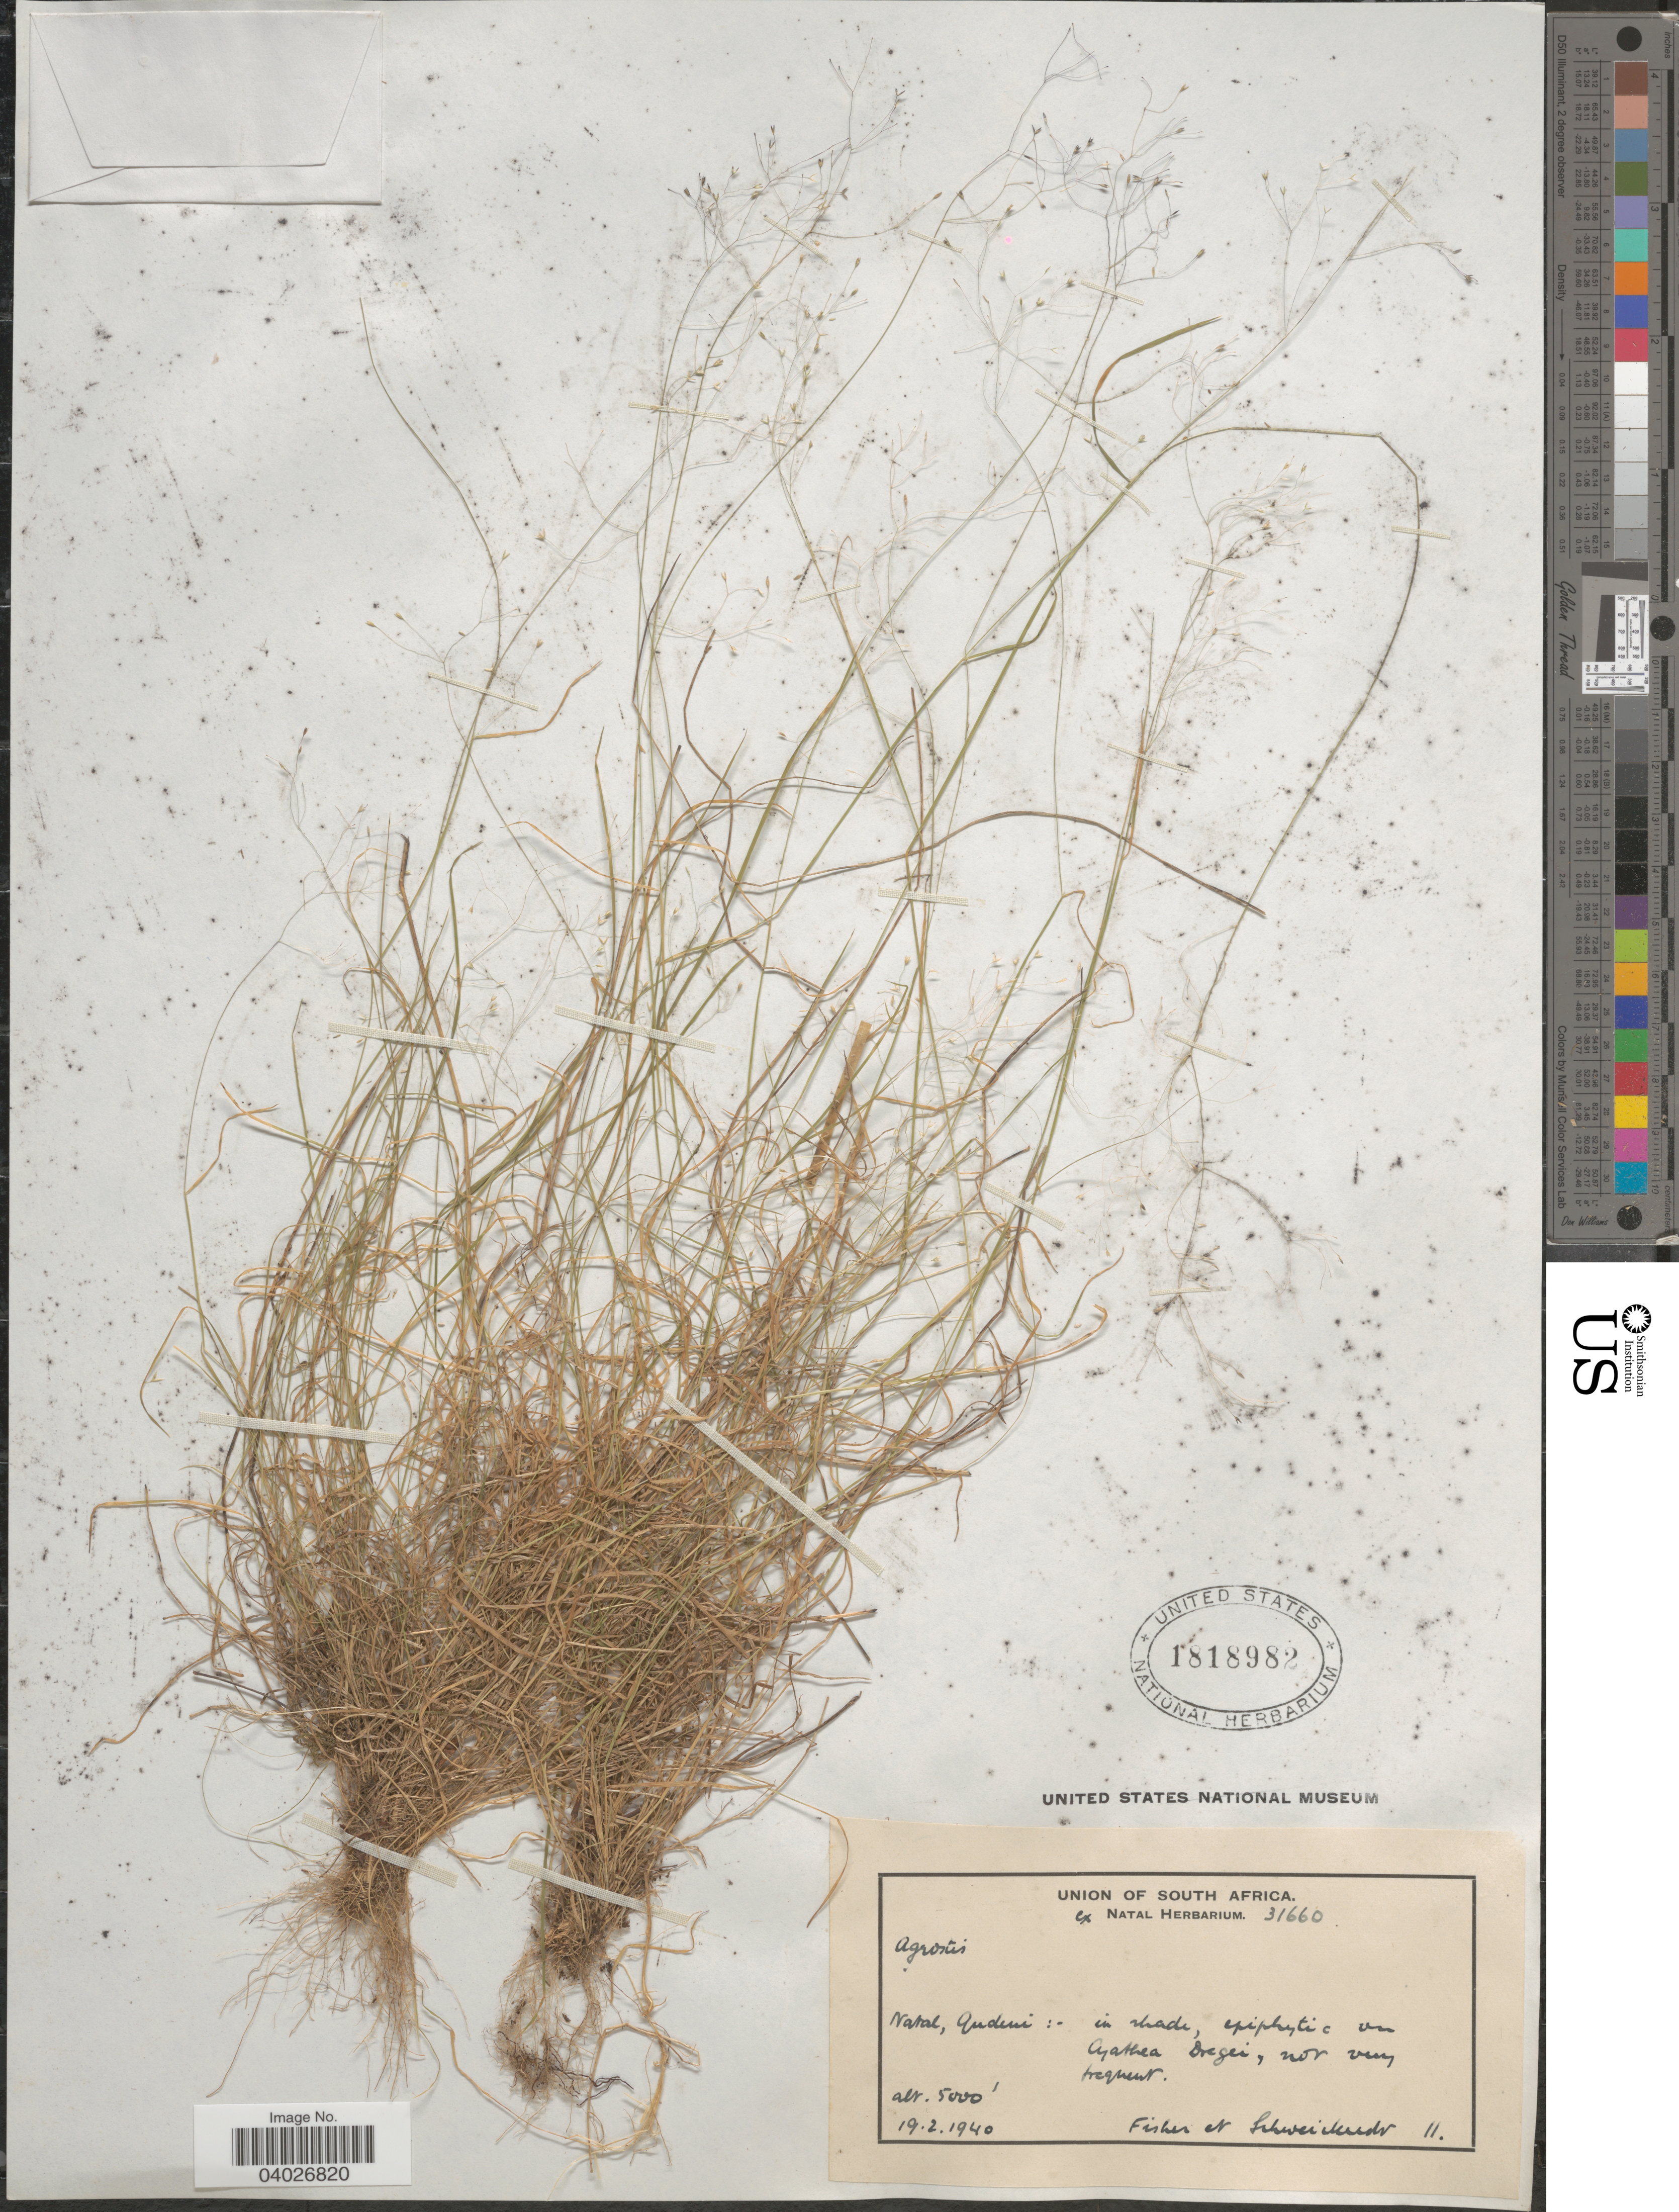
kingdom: Plantae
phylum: Tracheophyta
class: Liliopsida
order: Poales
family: Poaceae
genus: Agrostis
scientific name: Agrostis sp.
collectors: -- Fisher & -. Schweickerdt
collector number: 11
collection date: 1940-02-19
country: South Africa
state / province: KwaZulu-Natal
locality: Natal, Qudeni.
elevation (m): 1524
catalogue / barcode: US 1818982